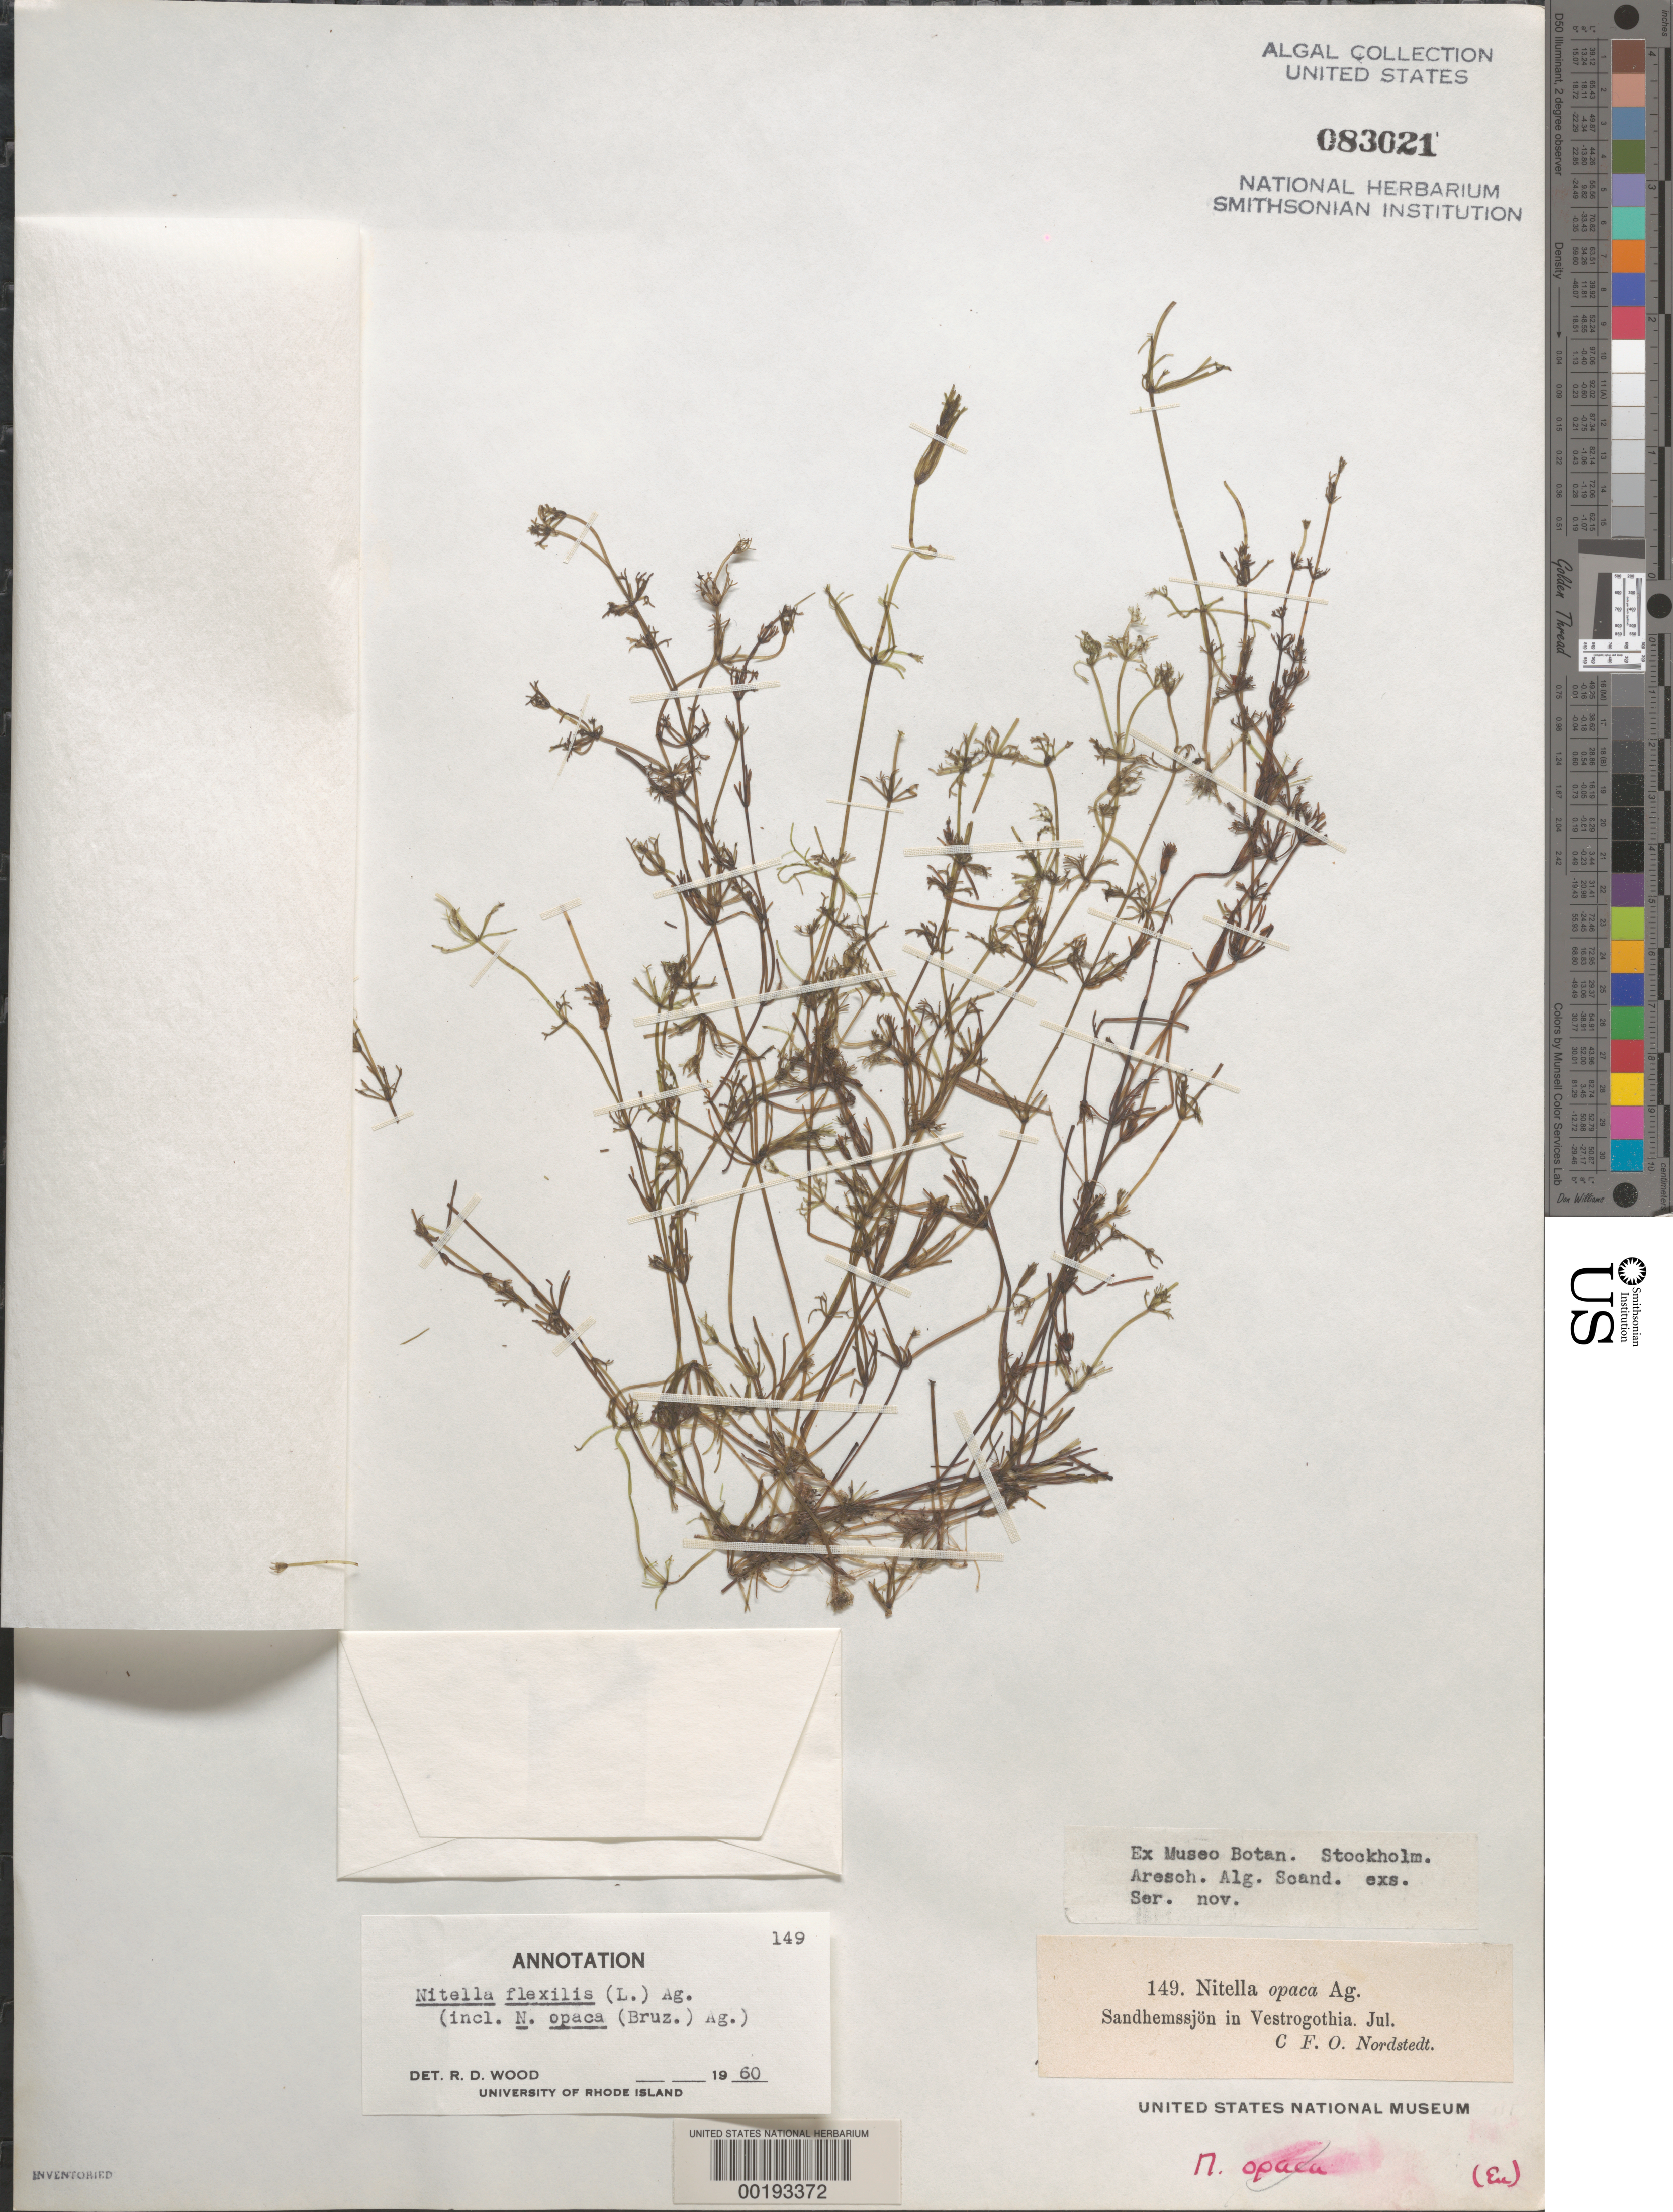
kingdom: Plantae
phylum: Charophyta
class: Charophyceae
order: Charales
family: Characeae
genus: Nitella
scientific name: Nitella flexilis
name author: (L.) C. Agardh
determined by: Wood, R. D.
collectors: C. F. O. Nordstedt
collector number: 149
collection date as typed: Jul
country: Sweden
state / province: Västra Götaland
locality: Sandhemssjon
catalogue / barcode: US 83021